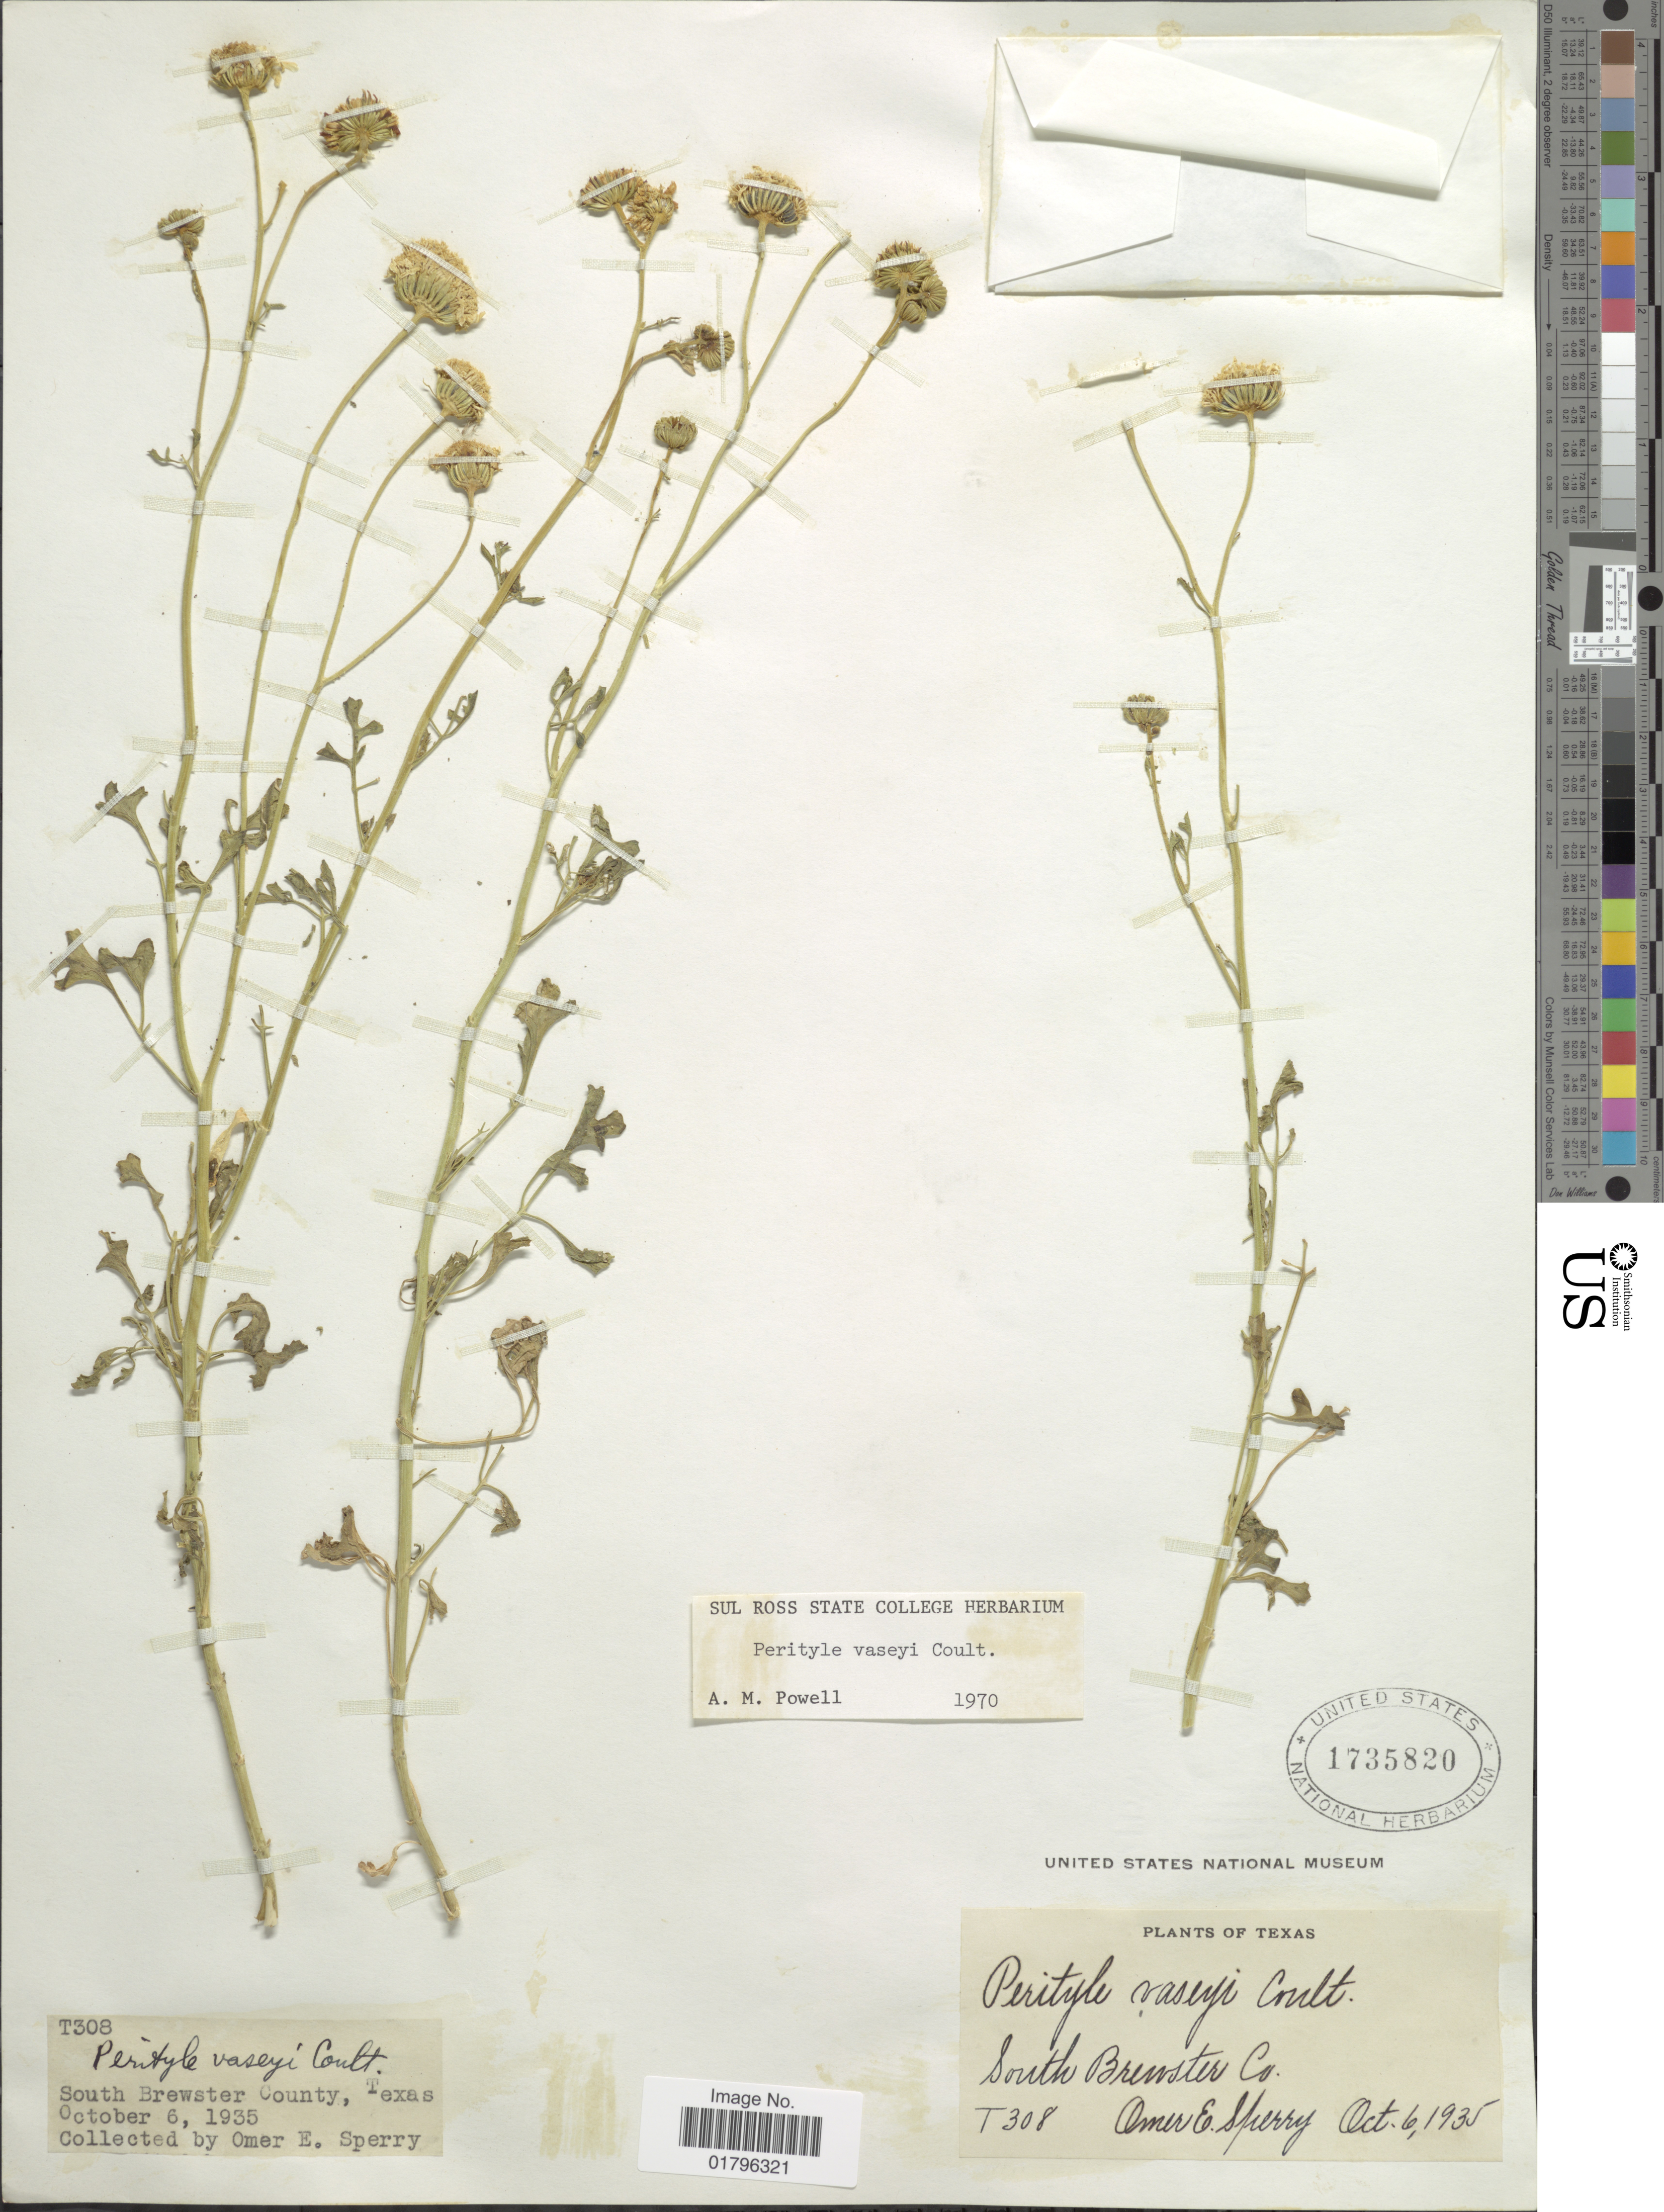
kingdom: Plantae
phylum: Tracheophyta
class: Magnoliopsida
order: Asterales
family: Asteraceae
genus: Perityle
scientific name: Perityle vaseyi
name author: J.M. Coult.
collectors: O. E. Sperry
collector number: T308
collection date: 1935-10-06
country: United States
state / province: Texas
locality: South Brewster County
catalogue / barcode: US 1735820